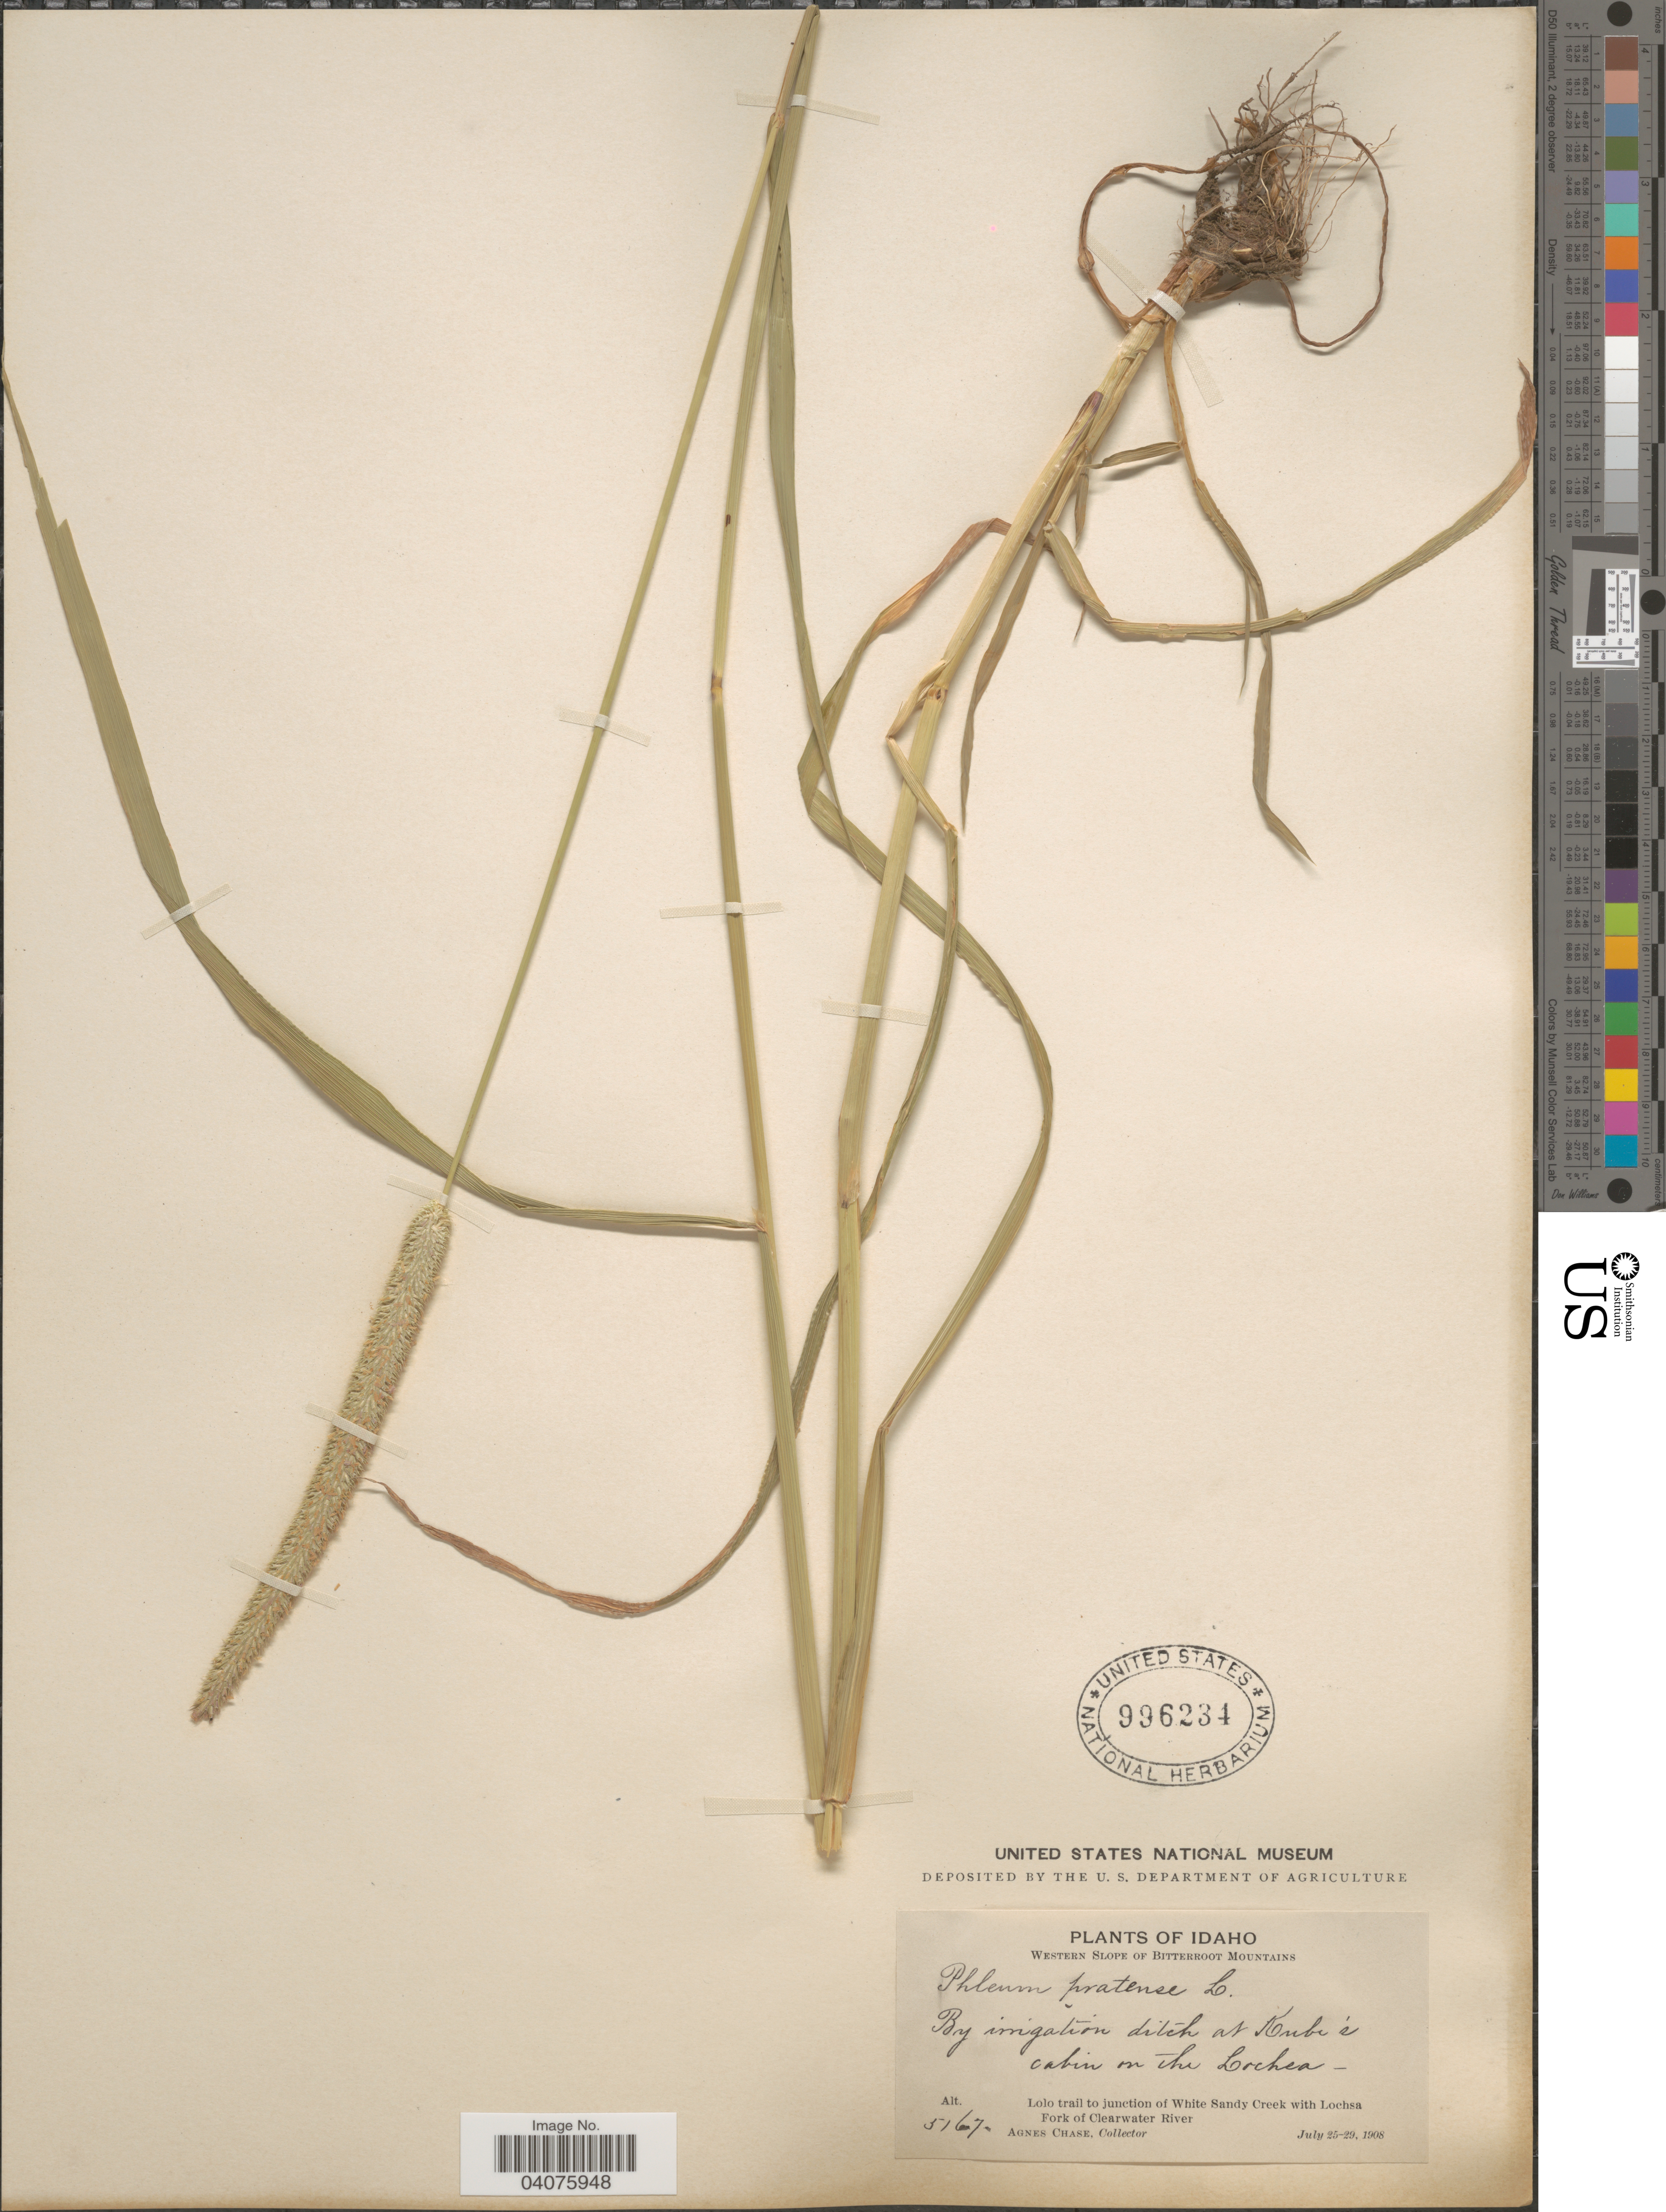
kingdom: Plantae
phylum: Tracheophyta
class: Liliopsida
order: Poales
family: Poaceae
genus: Phleum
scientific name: Phleum pratense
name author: L.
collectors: A. Chase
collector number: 5167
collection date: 1908-07-25/1908-07-29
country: United States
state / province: Idaho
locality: Western Slope of Bitterroot Mountains. At Kubi's cabin on the Lochsa. Lolo trail to junction of White Sandy Creek with Lochsa Fork of Clearwater River.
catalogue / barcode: US 996234